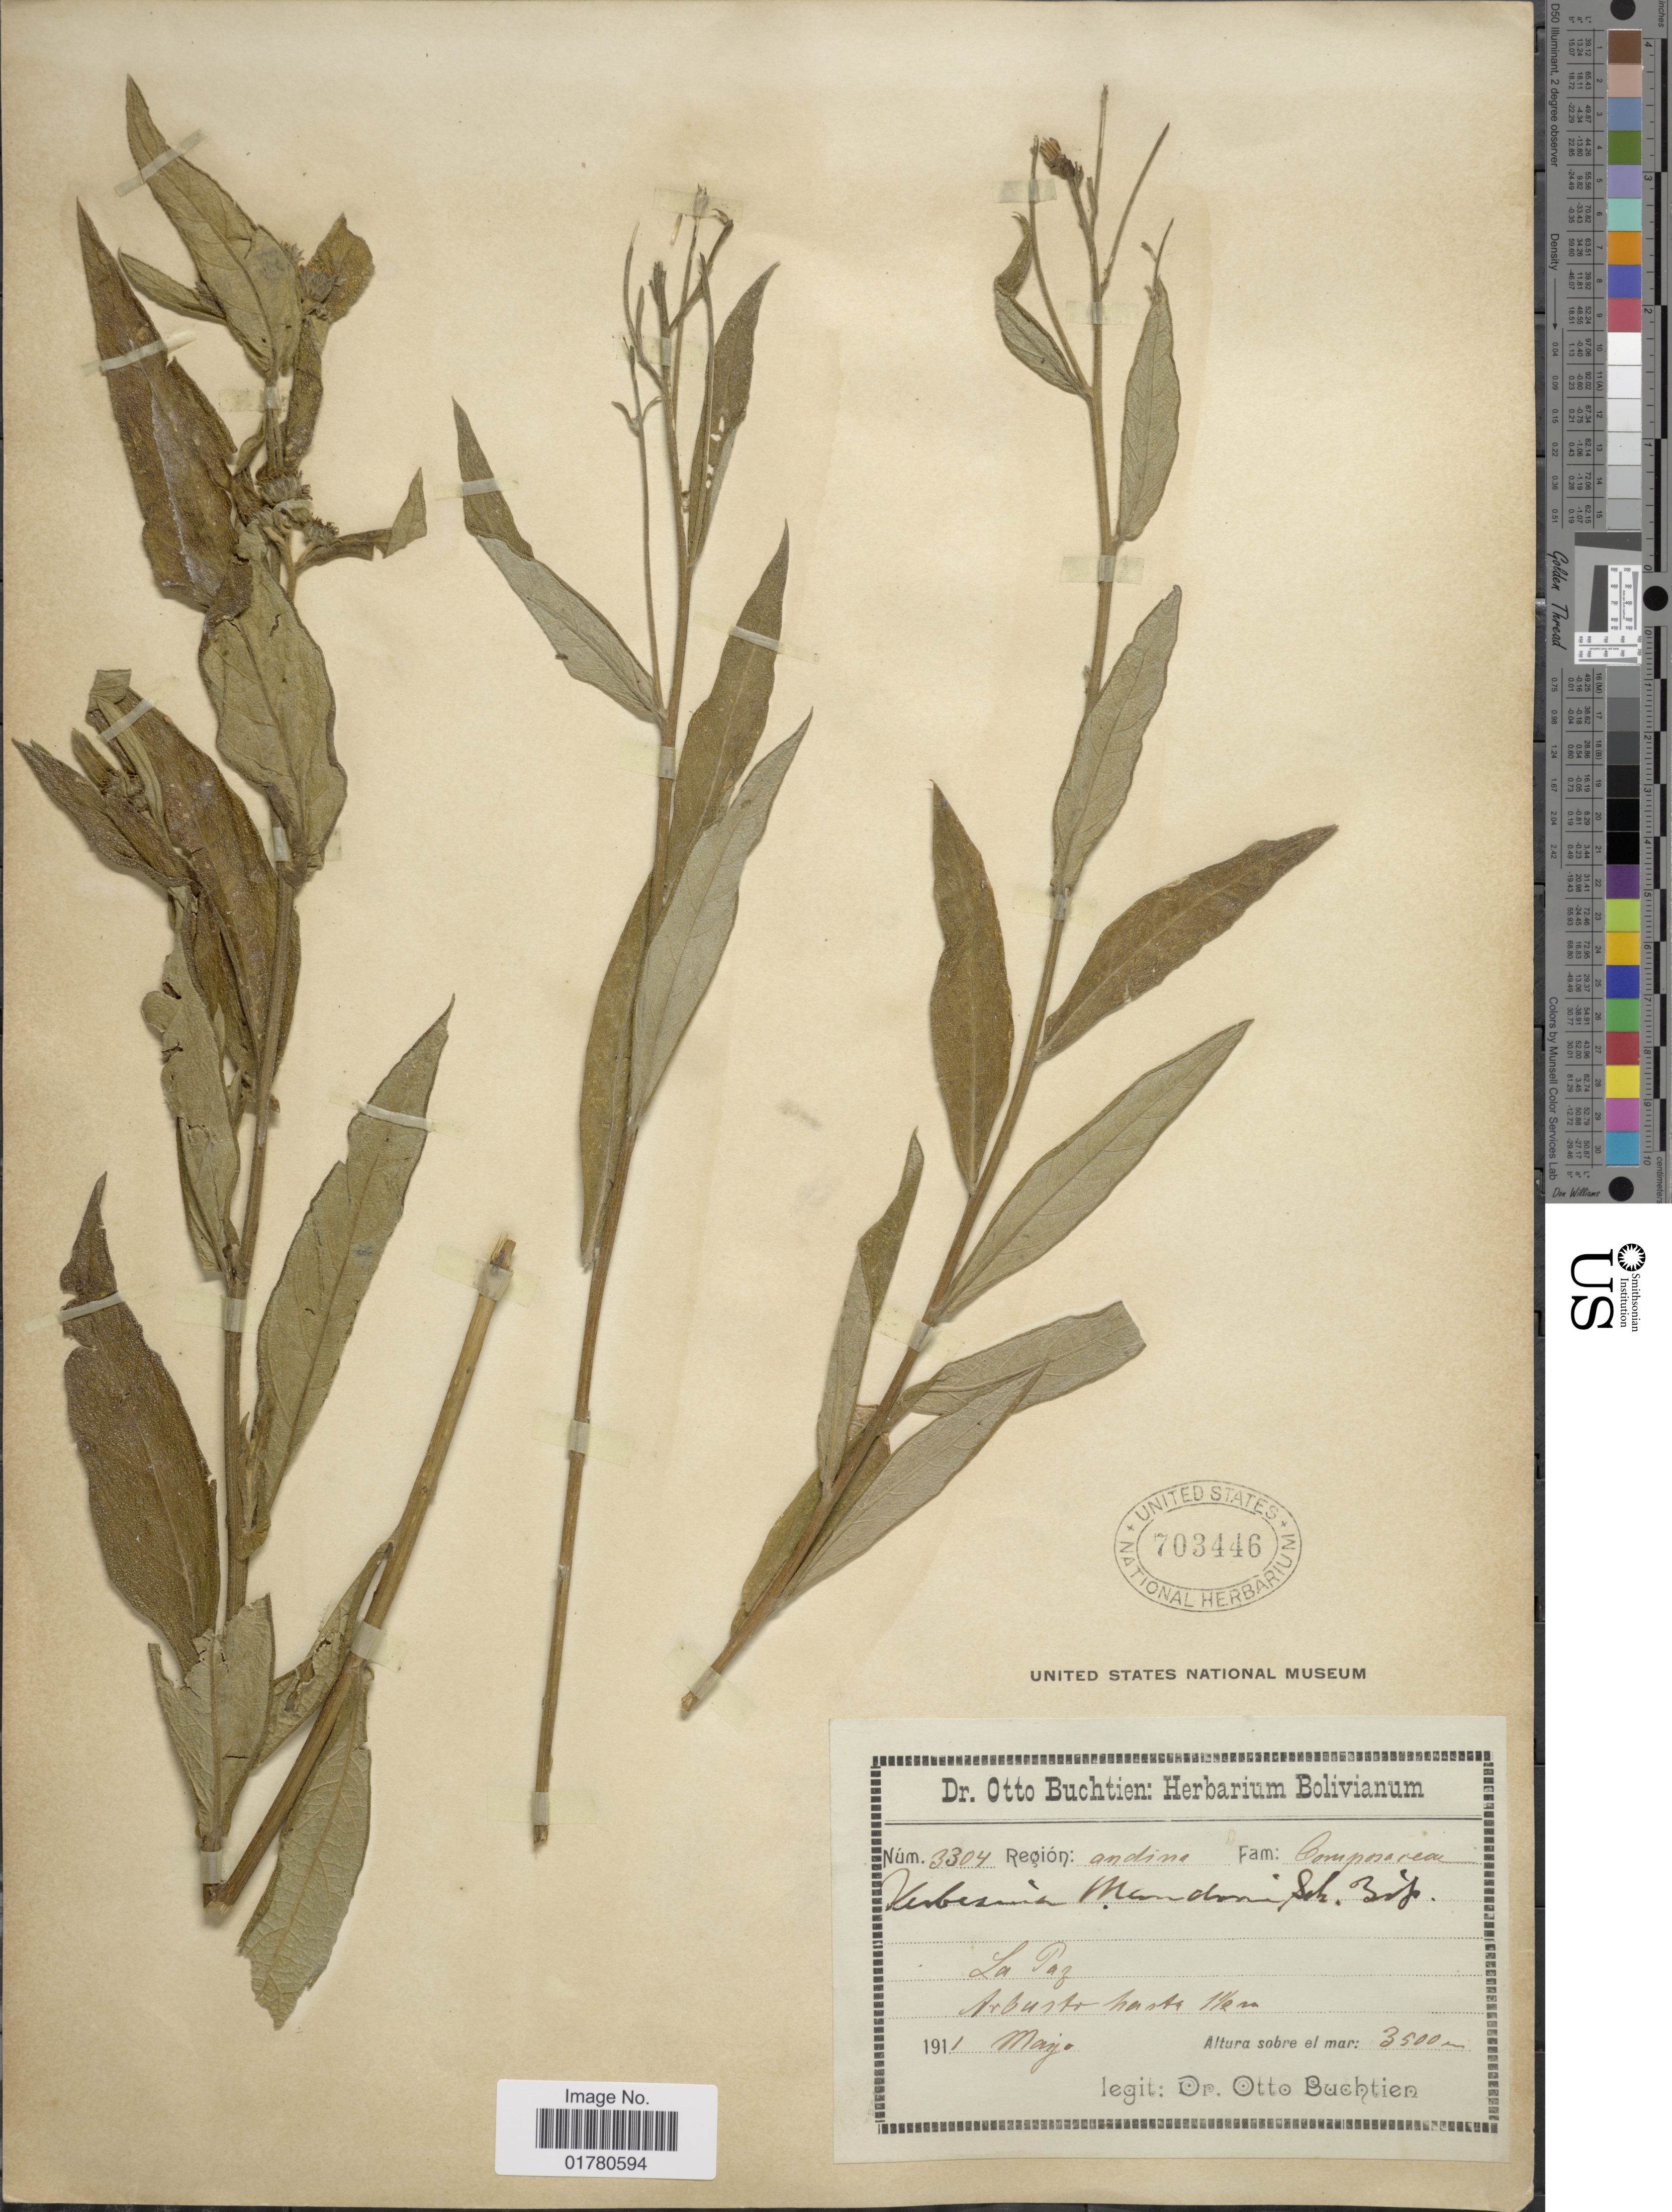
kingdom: Plantae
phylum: Tracheophyta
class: Magnoliopsida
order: Asterales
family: Asteraceae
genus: Verbesina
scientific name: Verbesina boliviana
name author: Klatt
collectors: O. Buchtien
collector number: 3304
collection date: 1911-05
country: Bolivia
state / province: La Paz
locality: Arbusto hasta 1½ m, Región adnine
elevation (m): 3500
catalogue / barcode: US 703446